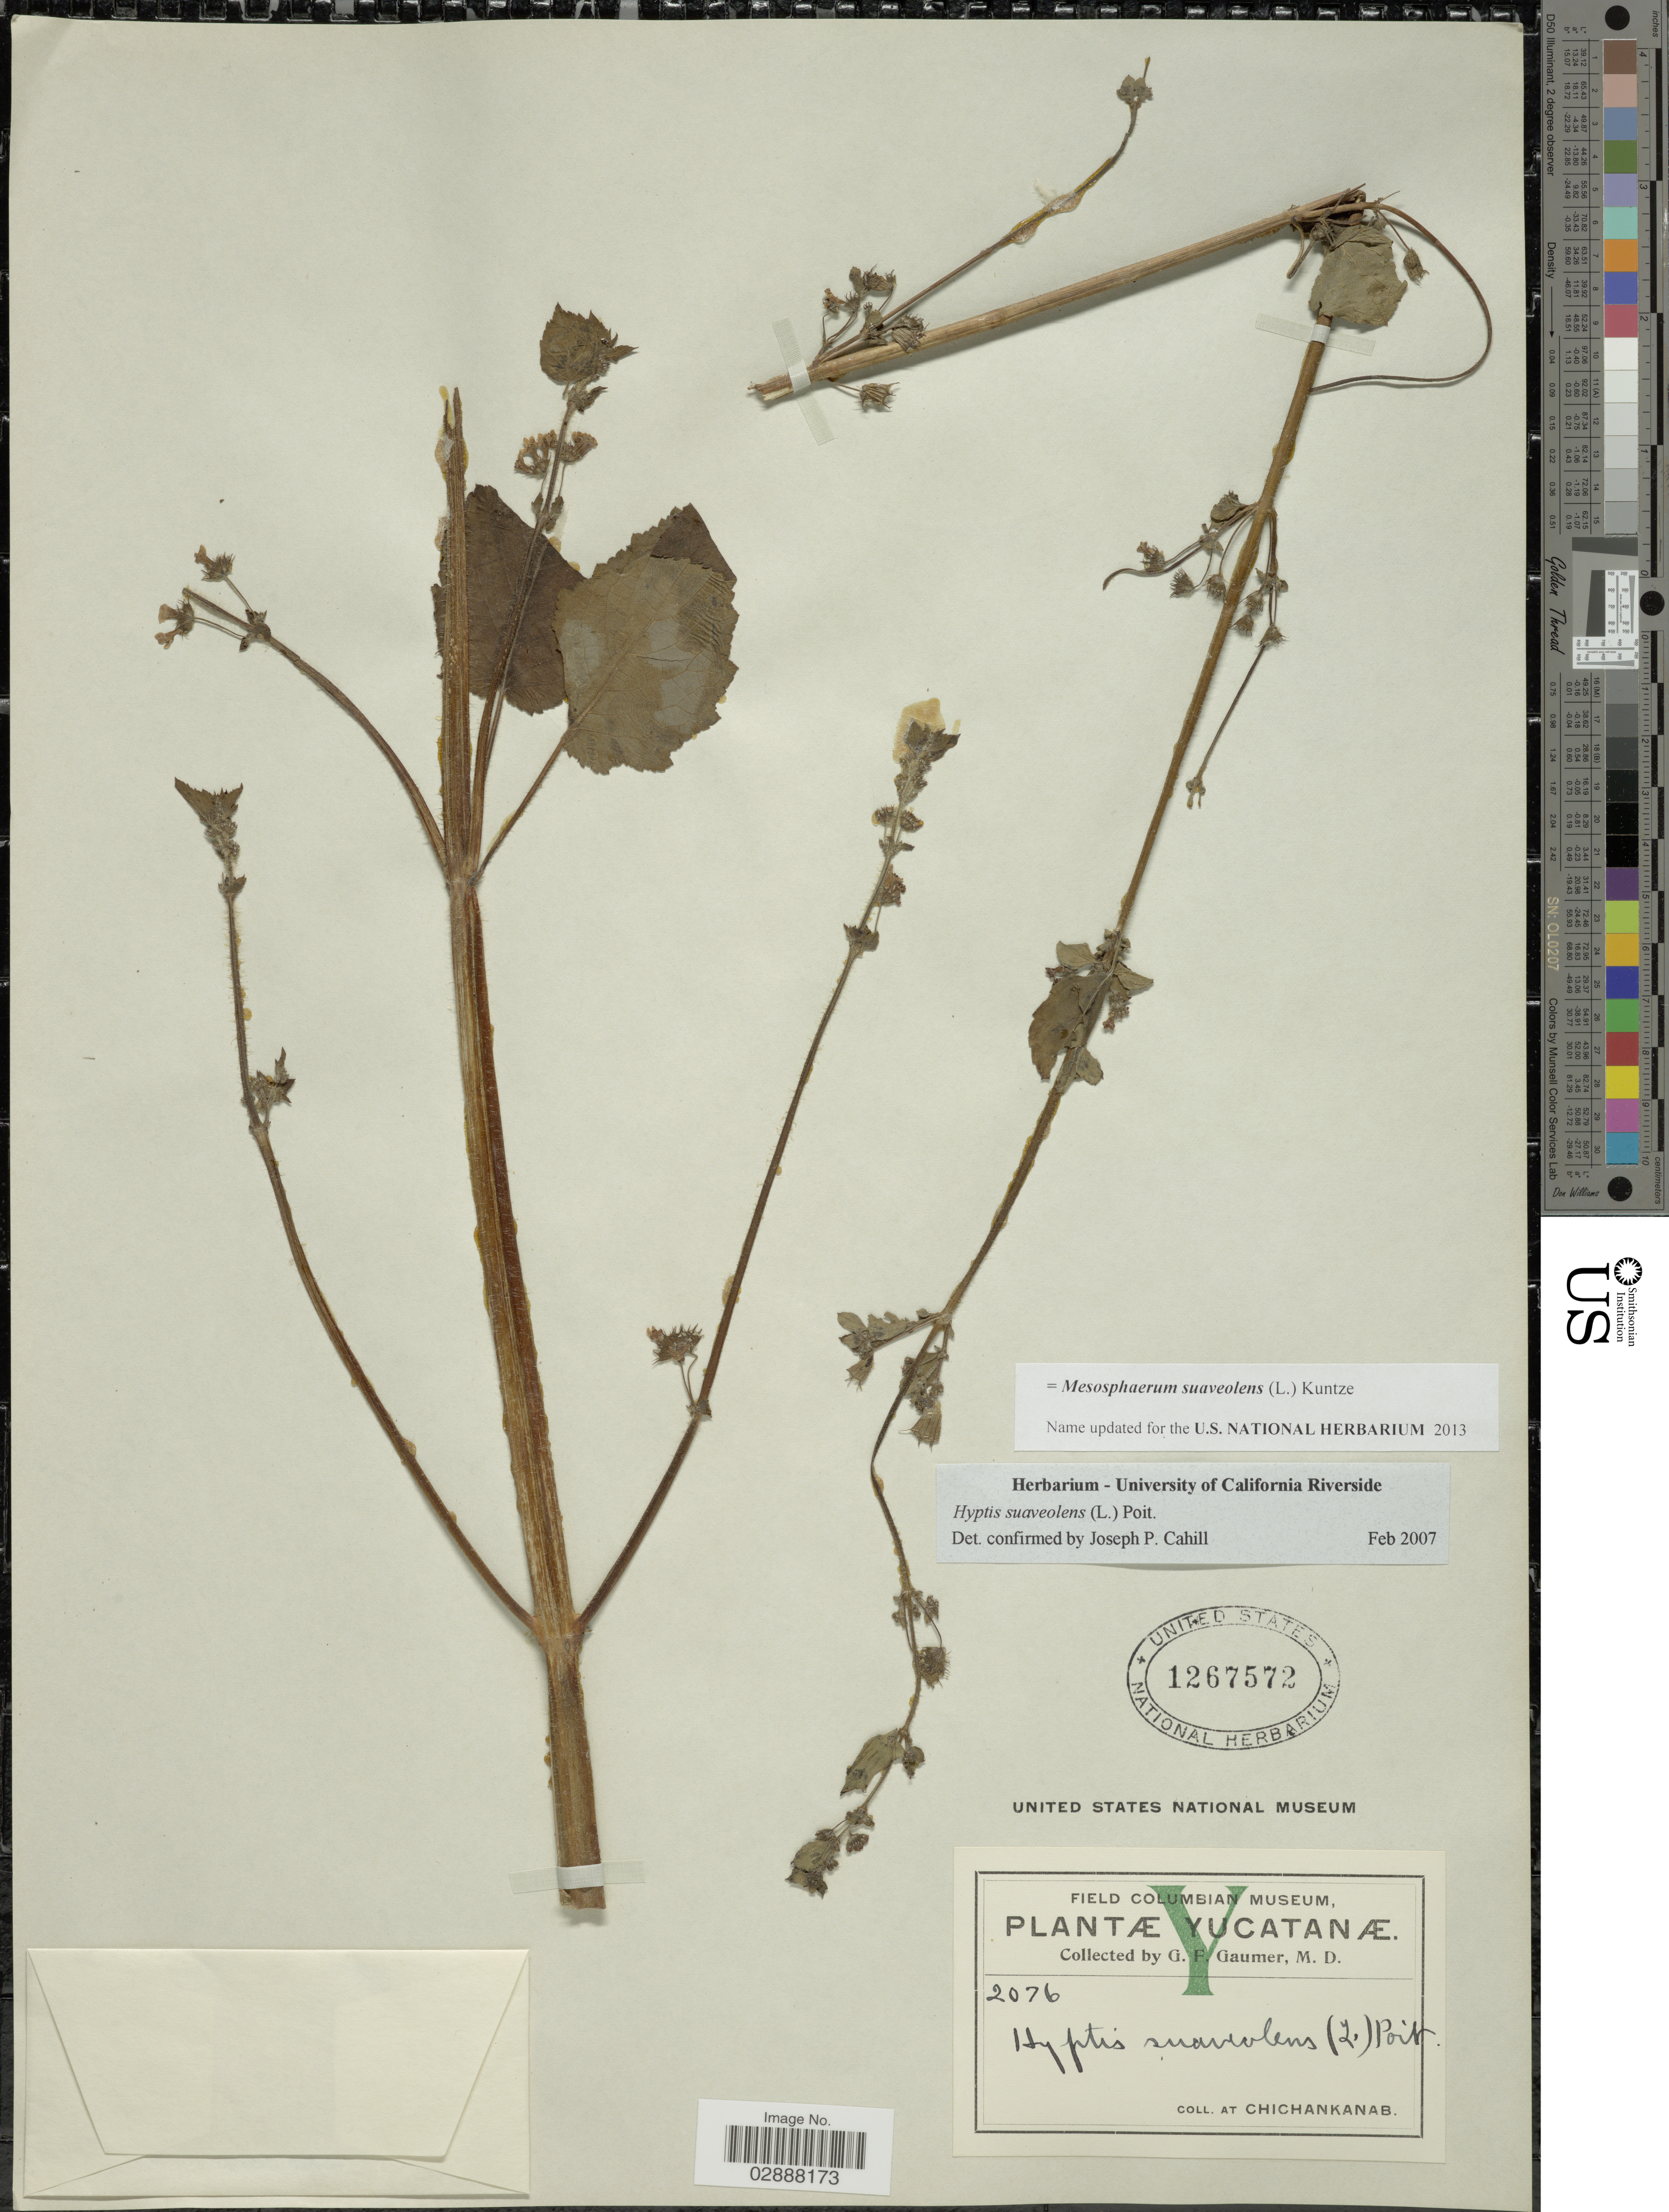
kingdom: Plantae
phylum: Tracheophyta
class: Magnoliopsida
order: Lamiales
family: Lamiaceae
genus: Mesosphaerum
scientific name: Mesosphaerum suaveolens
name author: (L.) Kuntze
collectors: G. F. Gaumer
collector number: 2076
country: Mexico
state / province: Yucatán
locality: At Chichankanab.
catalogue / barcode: US 1267572